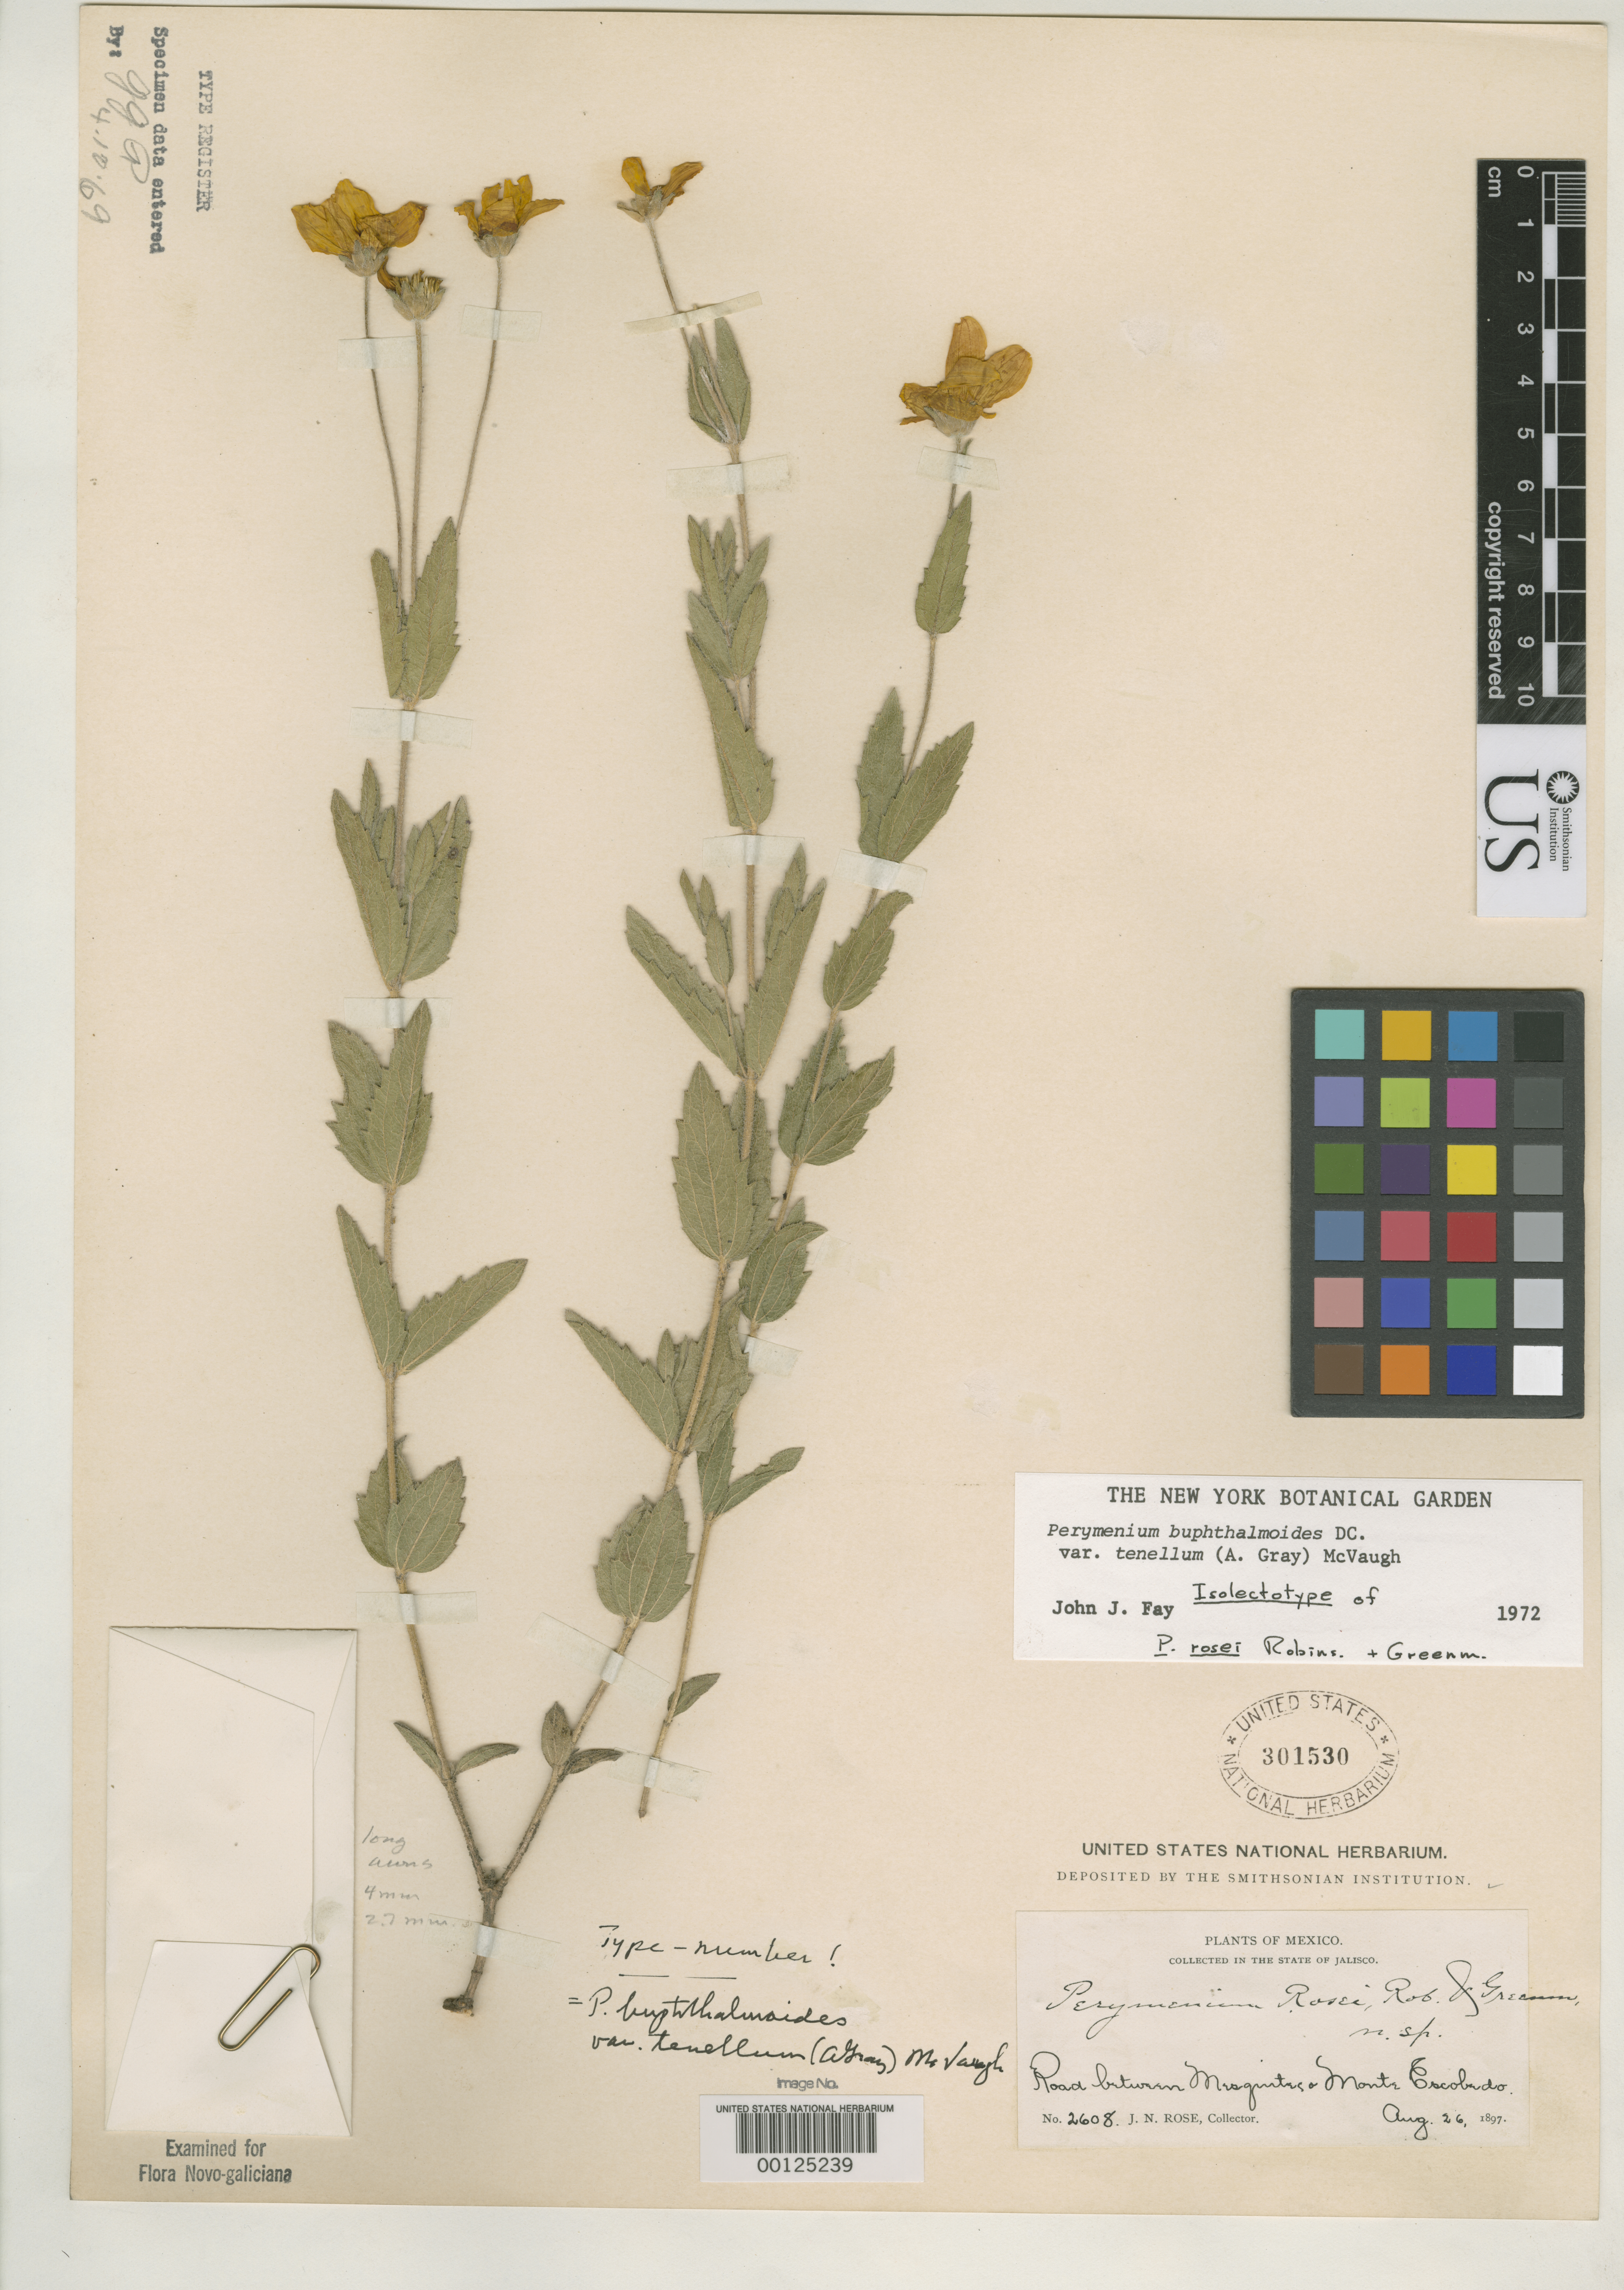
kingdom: Plantae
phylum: Tracheophyta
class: Magnoliopsida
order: Asterales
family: Asteraceae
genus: Perymenium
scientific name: Perymenium rosei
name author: B.L. Rob. & Greenm.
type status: Isolectotype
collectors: J. N. Rose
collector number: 2608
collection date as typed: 26 Aug 1897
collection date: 1897-08-26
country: Mexico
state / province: Jalisco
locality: Between Mesquites and Monte Escobedo.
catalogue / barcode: US 301530